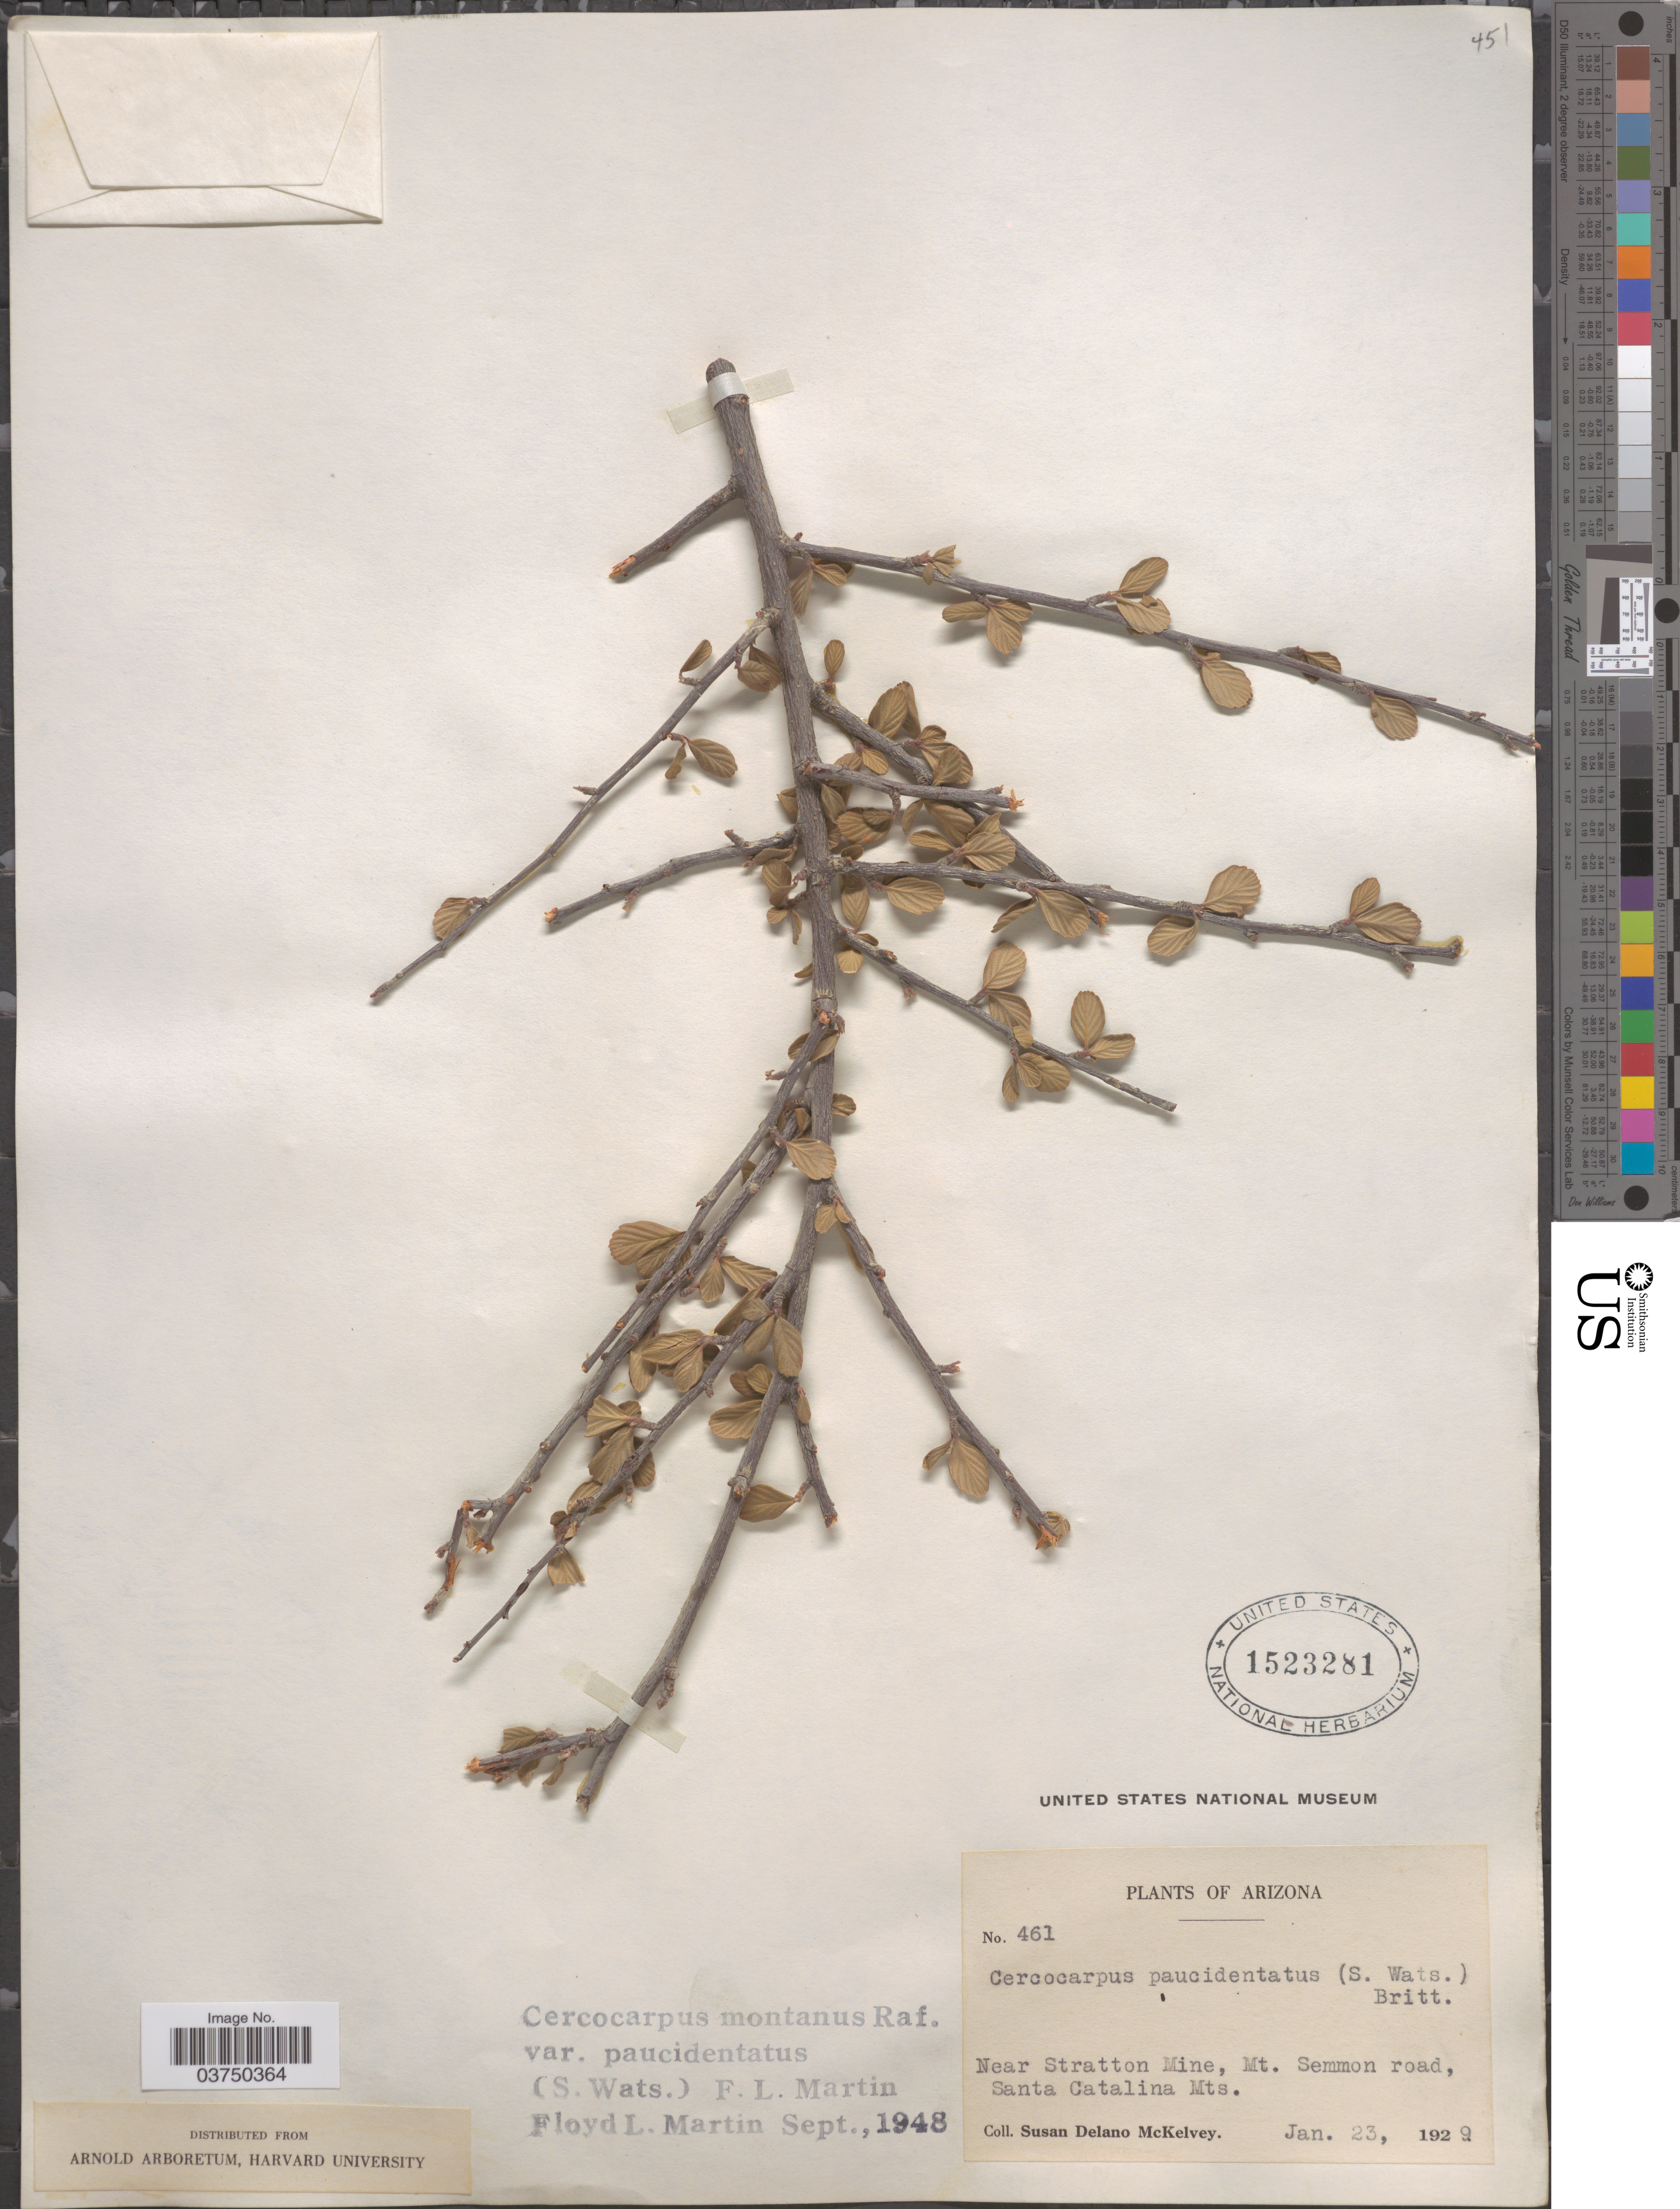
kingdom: Plantae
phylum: Tracheophyta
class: Magnoliopsida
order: Rosales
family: Rosaceae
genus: Cercocarpus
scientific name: Cercocarpus montanus var. paucidentatus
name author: (S. Watson) F.L. Martin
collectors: S. A. McKelvey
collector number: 461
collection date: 1929-01-23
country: United States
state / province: Arizona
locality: Near Stratton Mine, Mt. Semmon road, Santa Catalina Mts.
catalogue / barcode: US 1523281